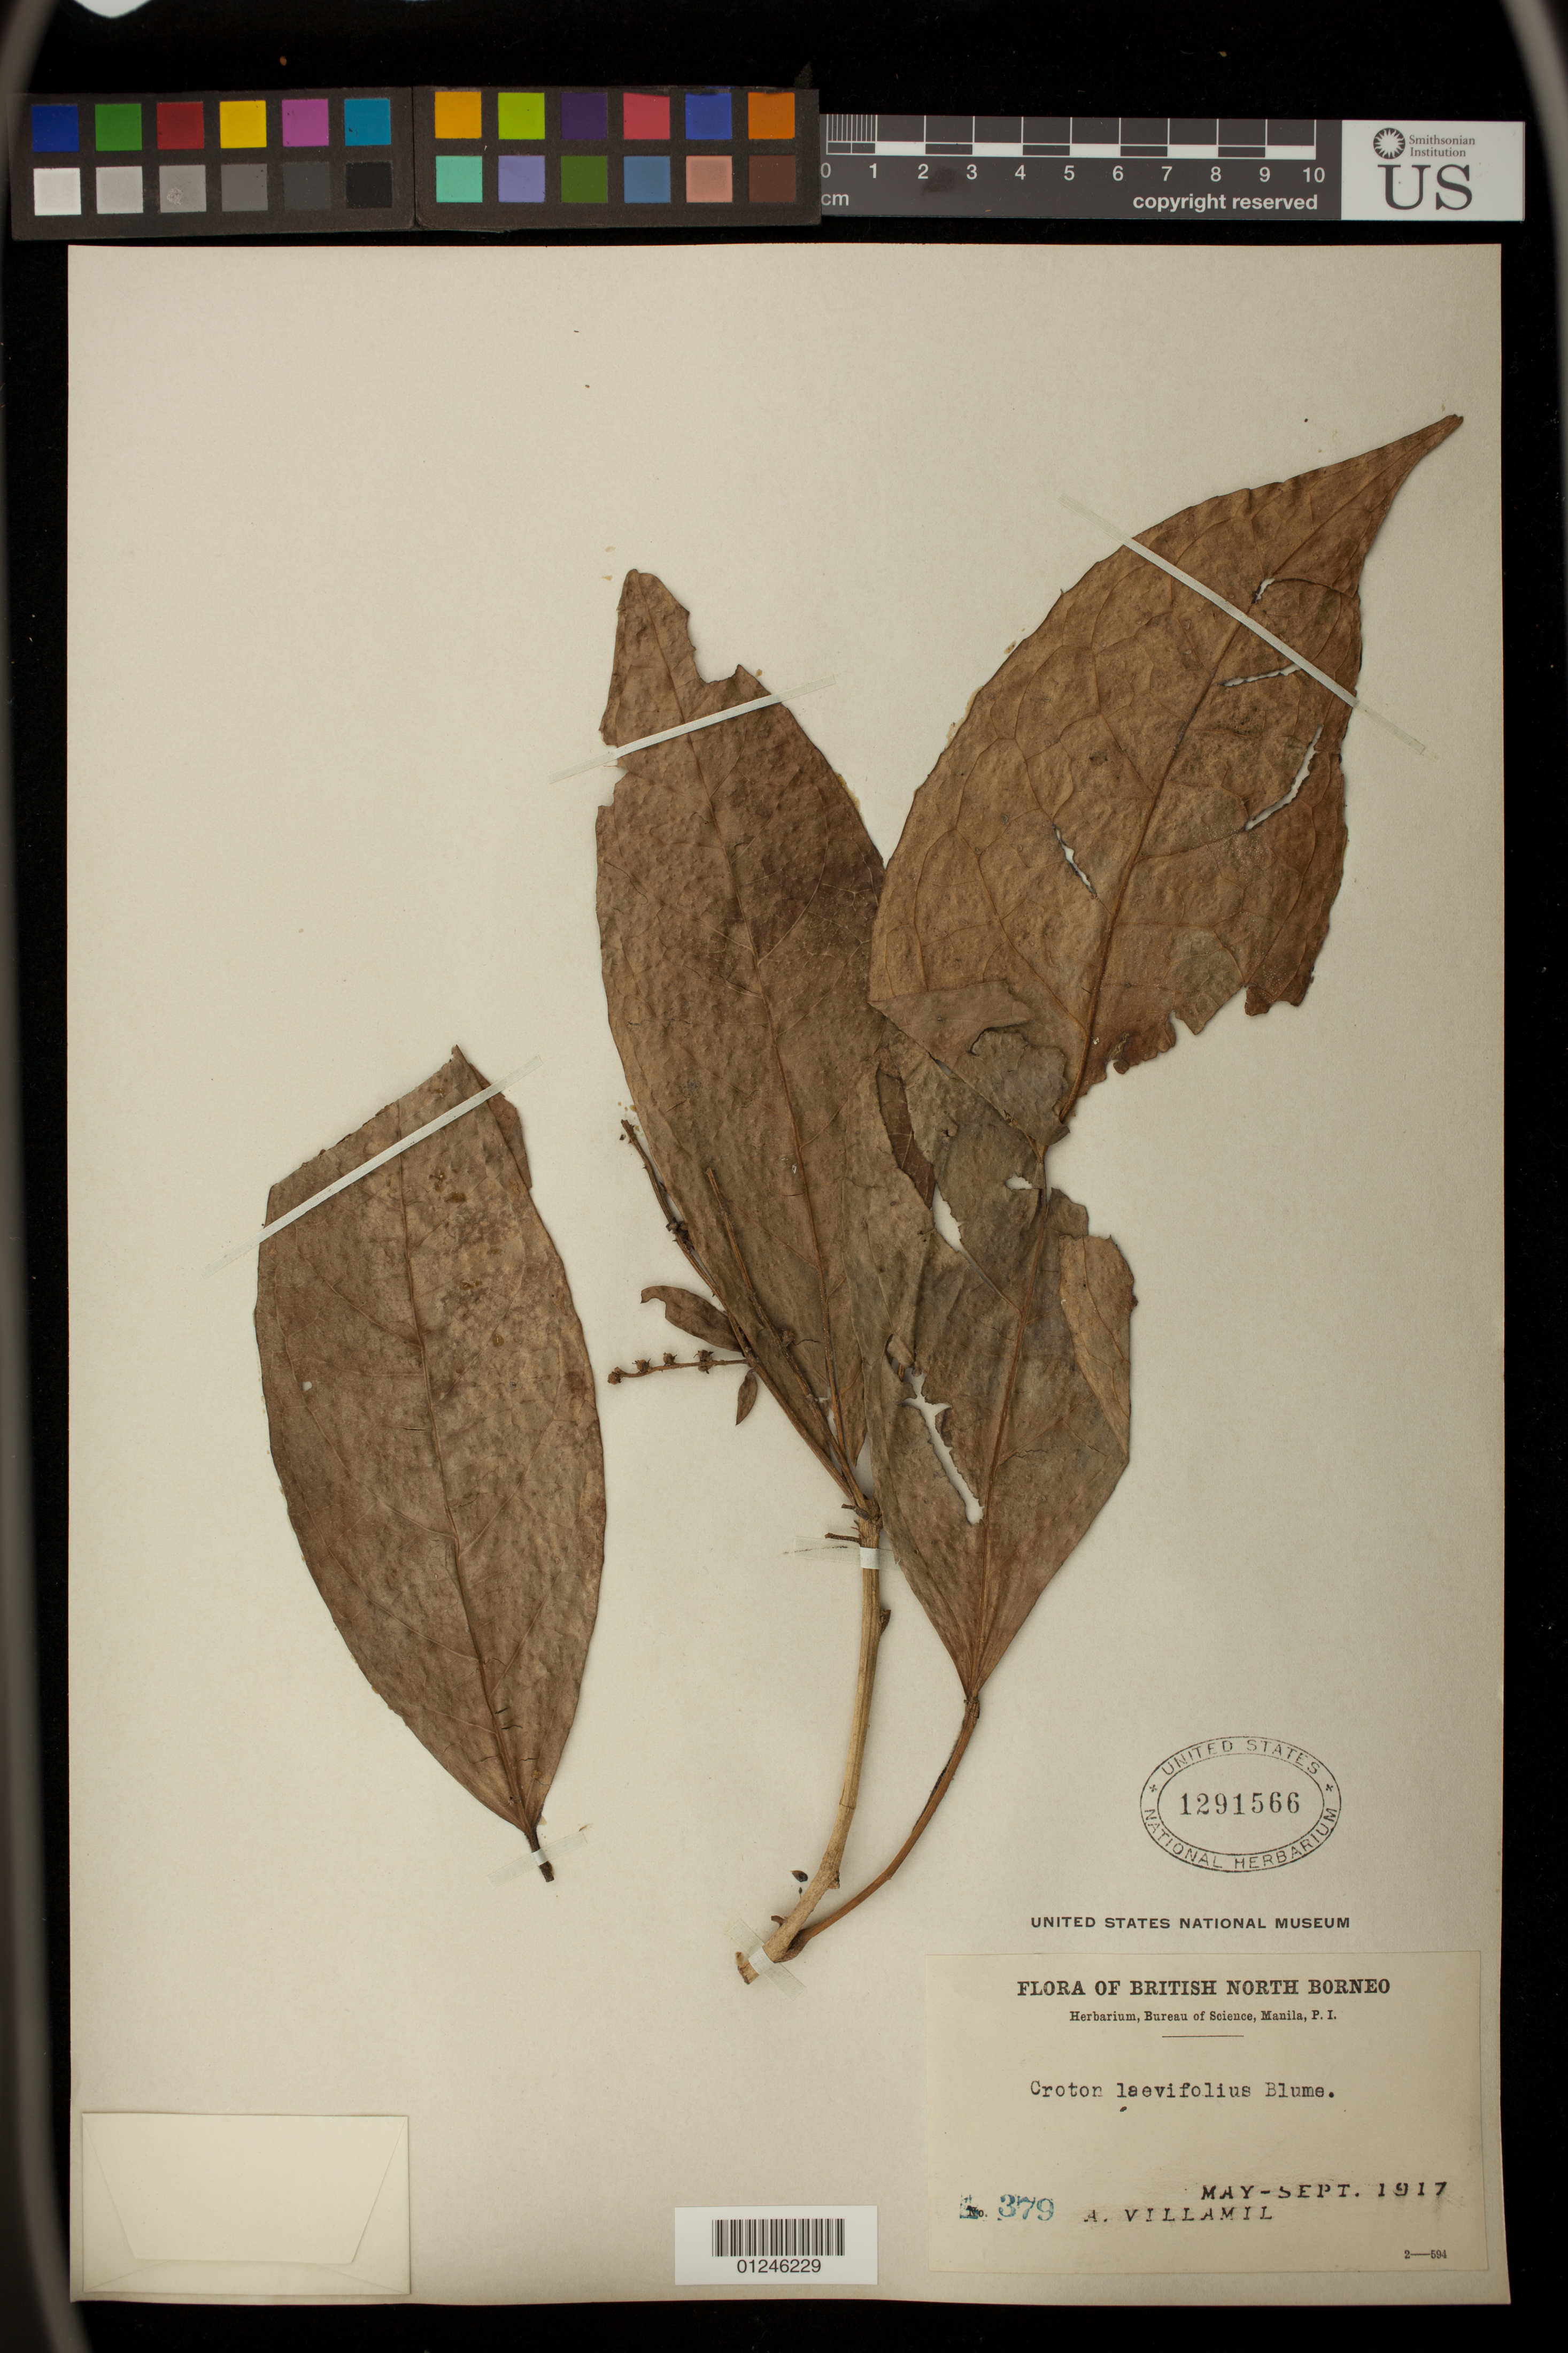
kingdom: Plantae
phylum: Tracheophyta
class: Magnoliopsida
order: Malpighiales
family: Euphorbiaceae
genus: Croton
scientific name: Croton laevifolius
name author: Blume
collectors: A. Villamil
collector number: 379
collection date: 1917-05-01/1917-09-01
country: Malaysia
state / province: Sabah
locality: British North Borneo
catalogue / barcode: US 1291566